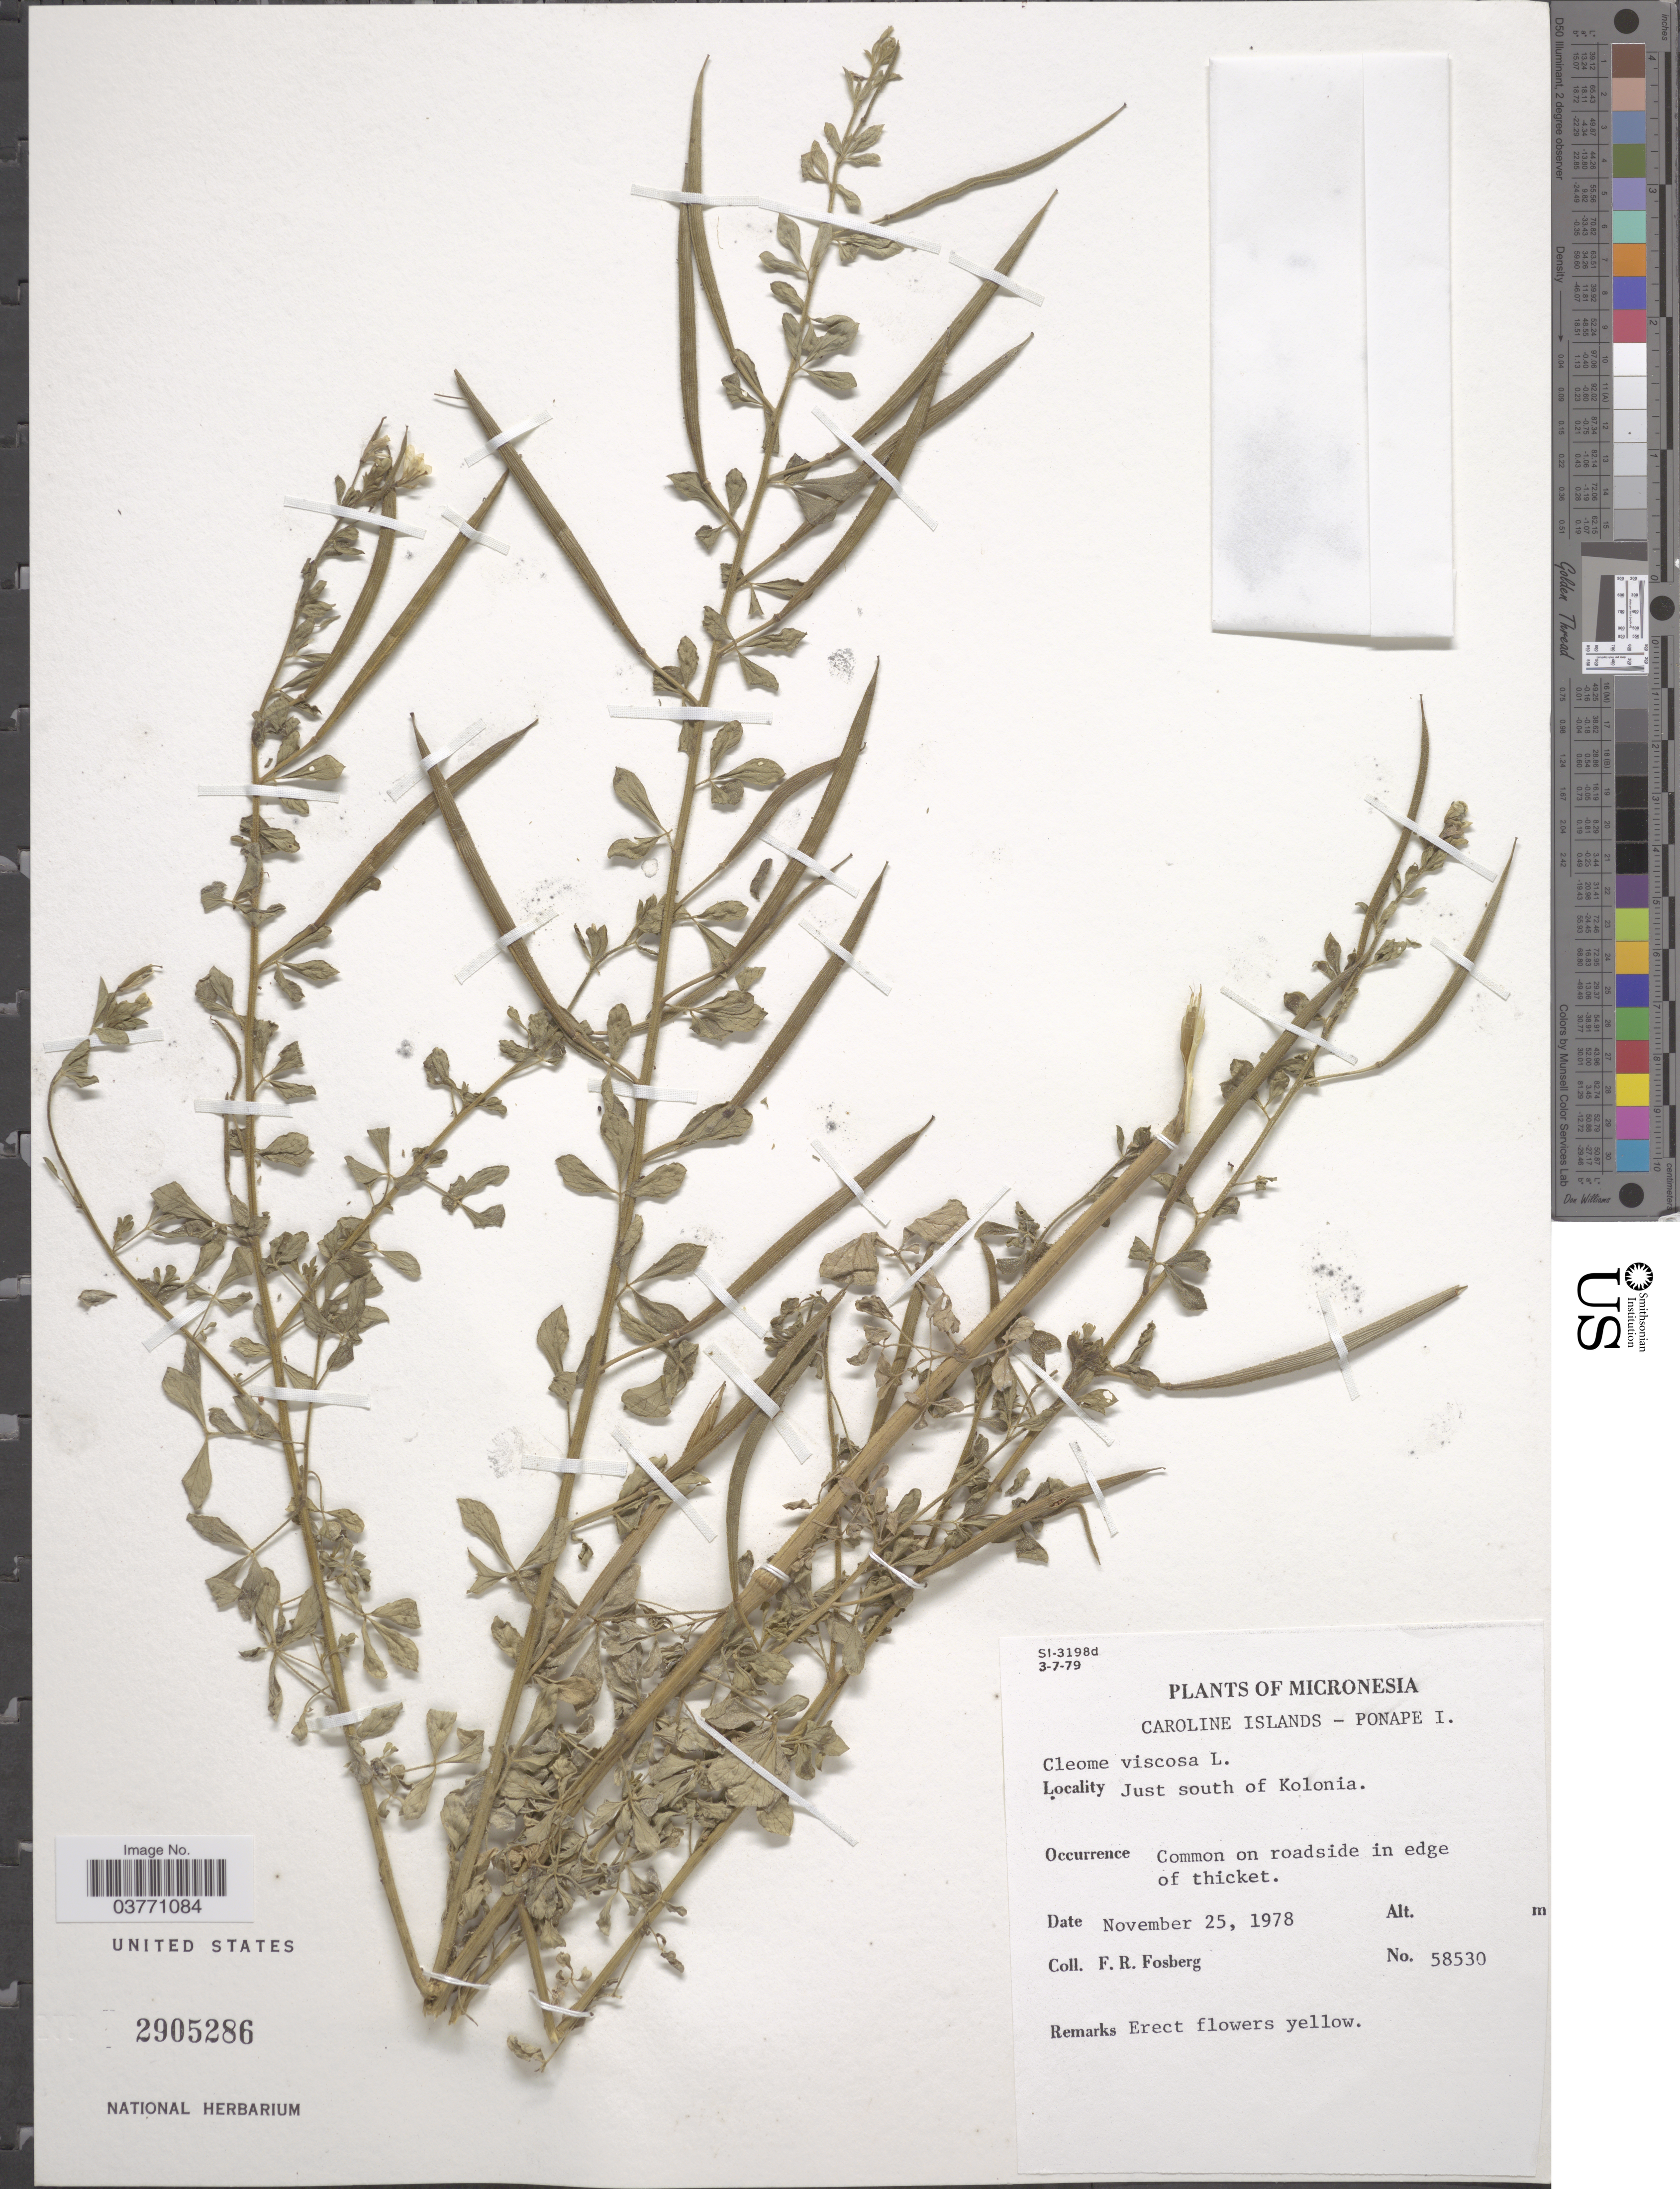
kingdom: Plantae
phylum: Tracheophyta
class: Magnoliopsida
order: Brassicales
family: Cleomaceae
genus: Arivela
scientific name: Arivela viscosa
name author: (L.) Raf.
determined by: Wagner, W. L., (BOT), Smithsonian Institution - National Museum of Natural History (UNITED STATES)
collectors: F. R. Fosberg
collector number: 58530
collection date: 1978-11-25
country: Micronesia, Federated States of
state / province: Pohnpei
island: Pohnpei [Ponape]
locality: Micronesia. Caroline Islands - Ponape I. Just south of Kolonia.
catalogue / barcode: US 2905286